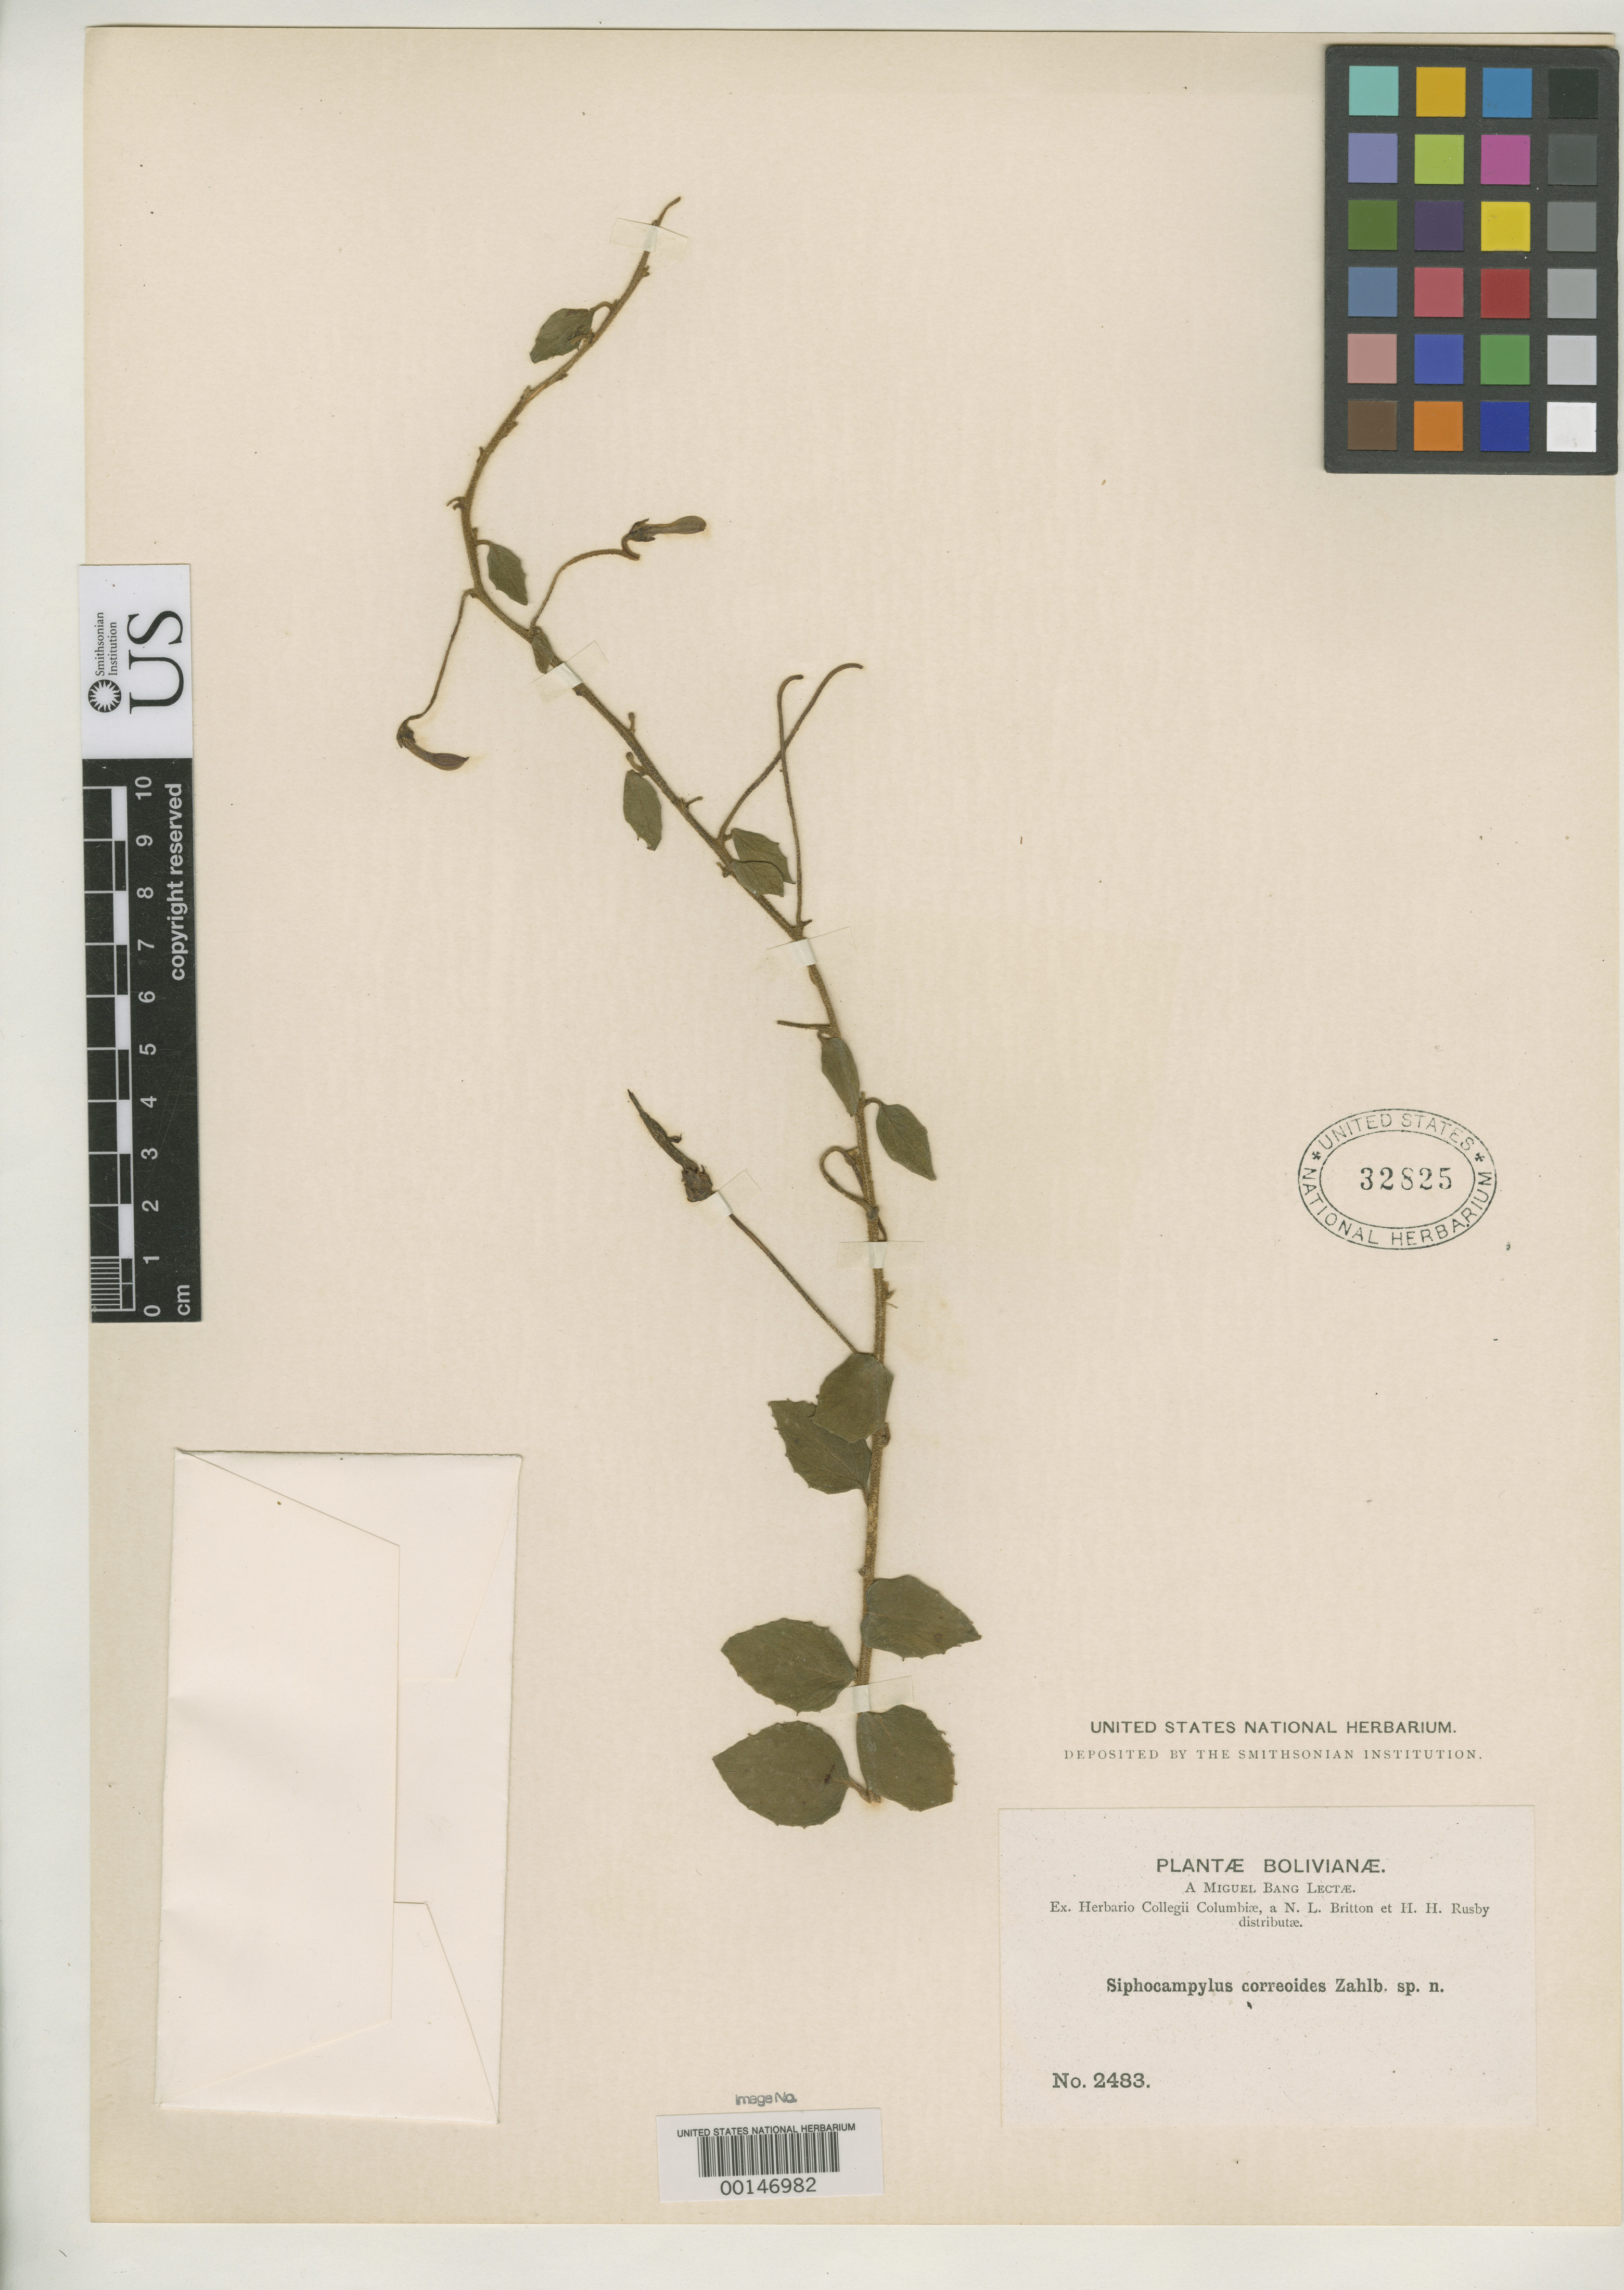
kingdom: Plantae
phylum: Tracheophyta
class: Magnoliopsida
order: Asterales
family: Campanulaceae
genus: Siphocampylus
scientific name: Siphocampylus correoides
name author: Zahlbr.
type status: Type Collection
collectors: M. Bang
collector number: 2483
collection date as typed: Sep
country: Bolivia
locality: Mapiri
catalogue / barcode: US 32825